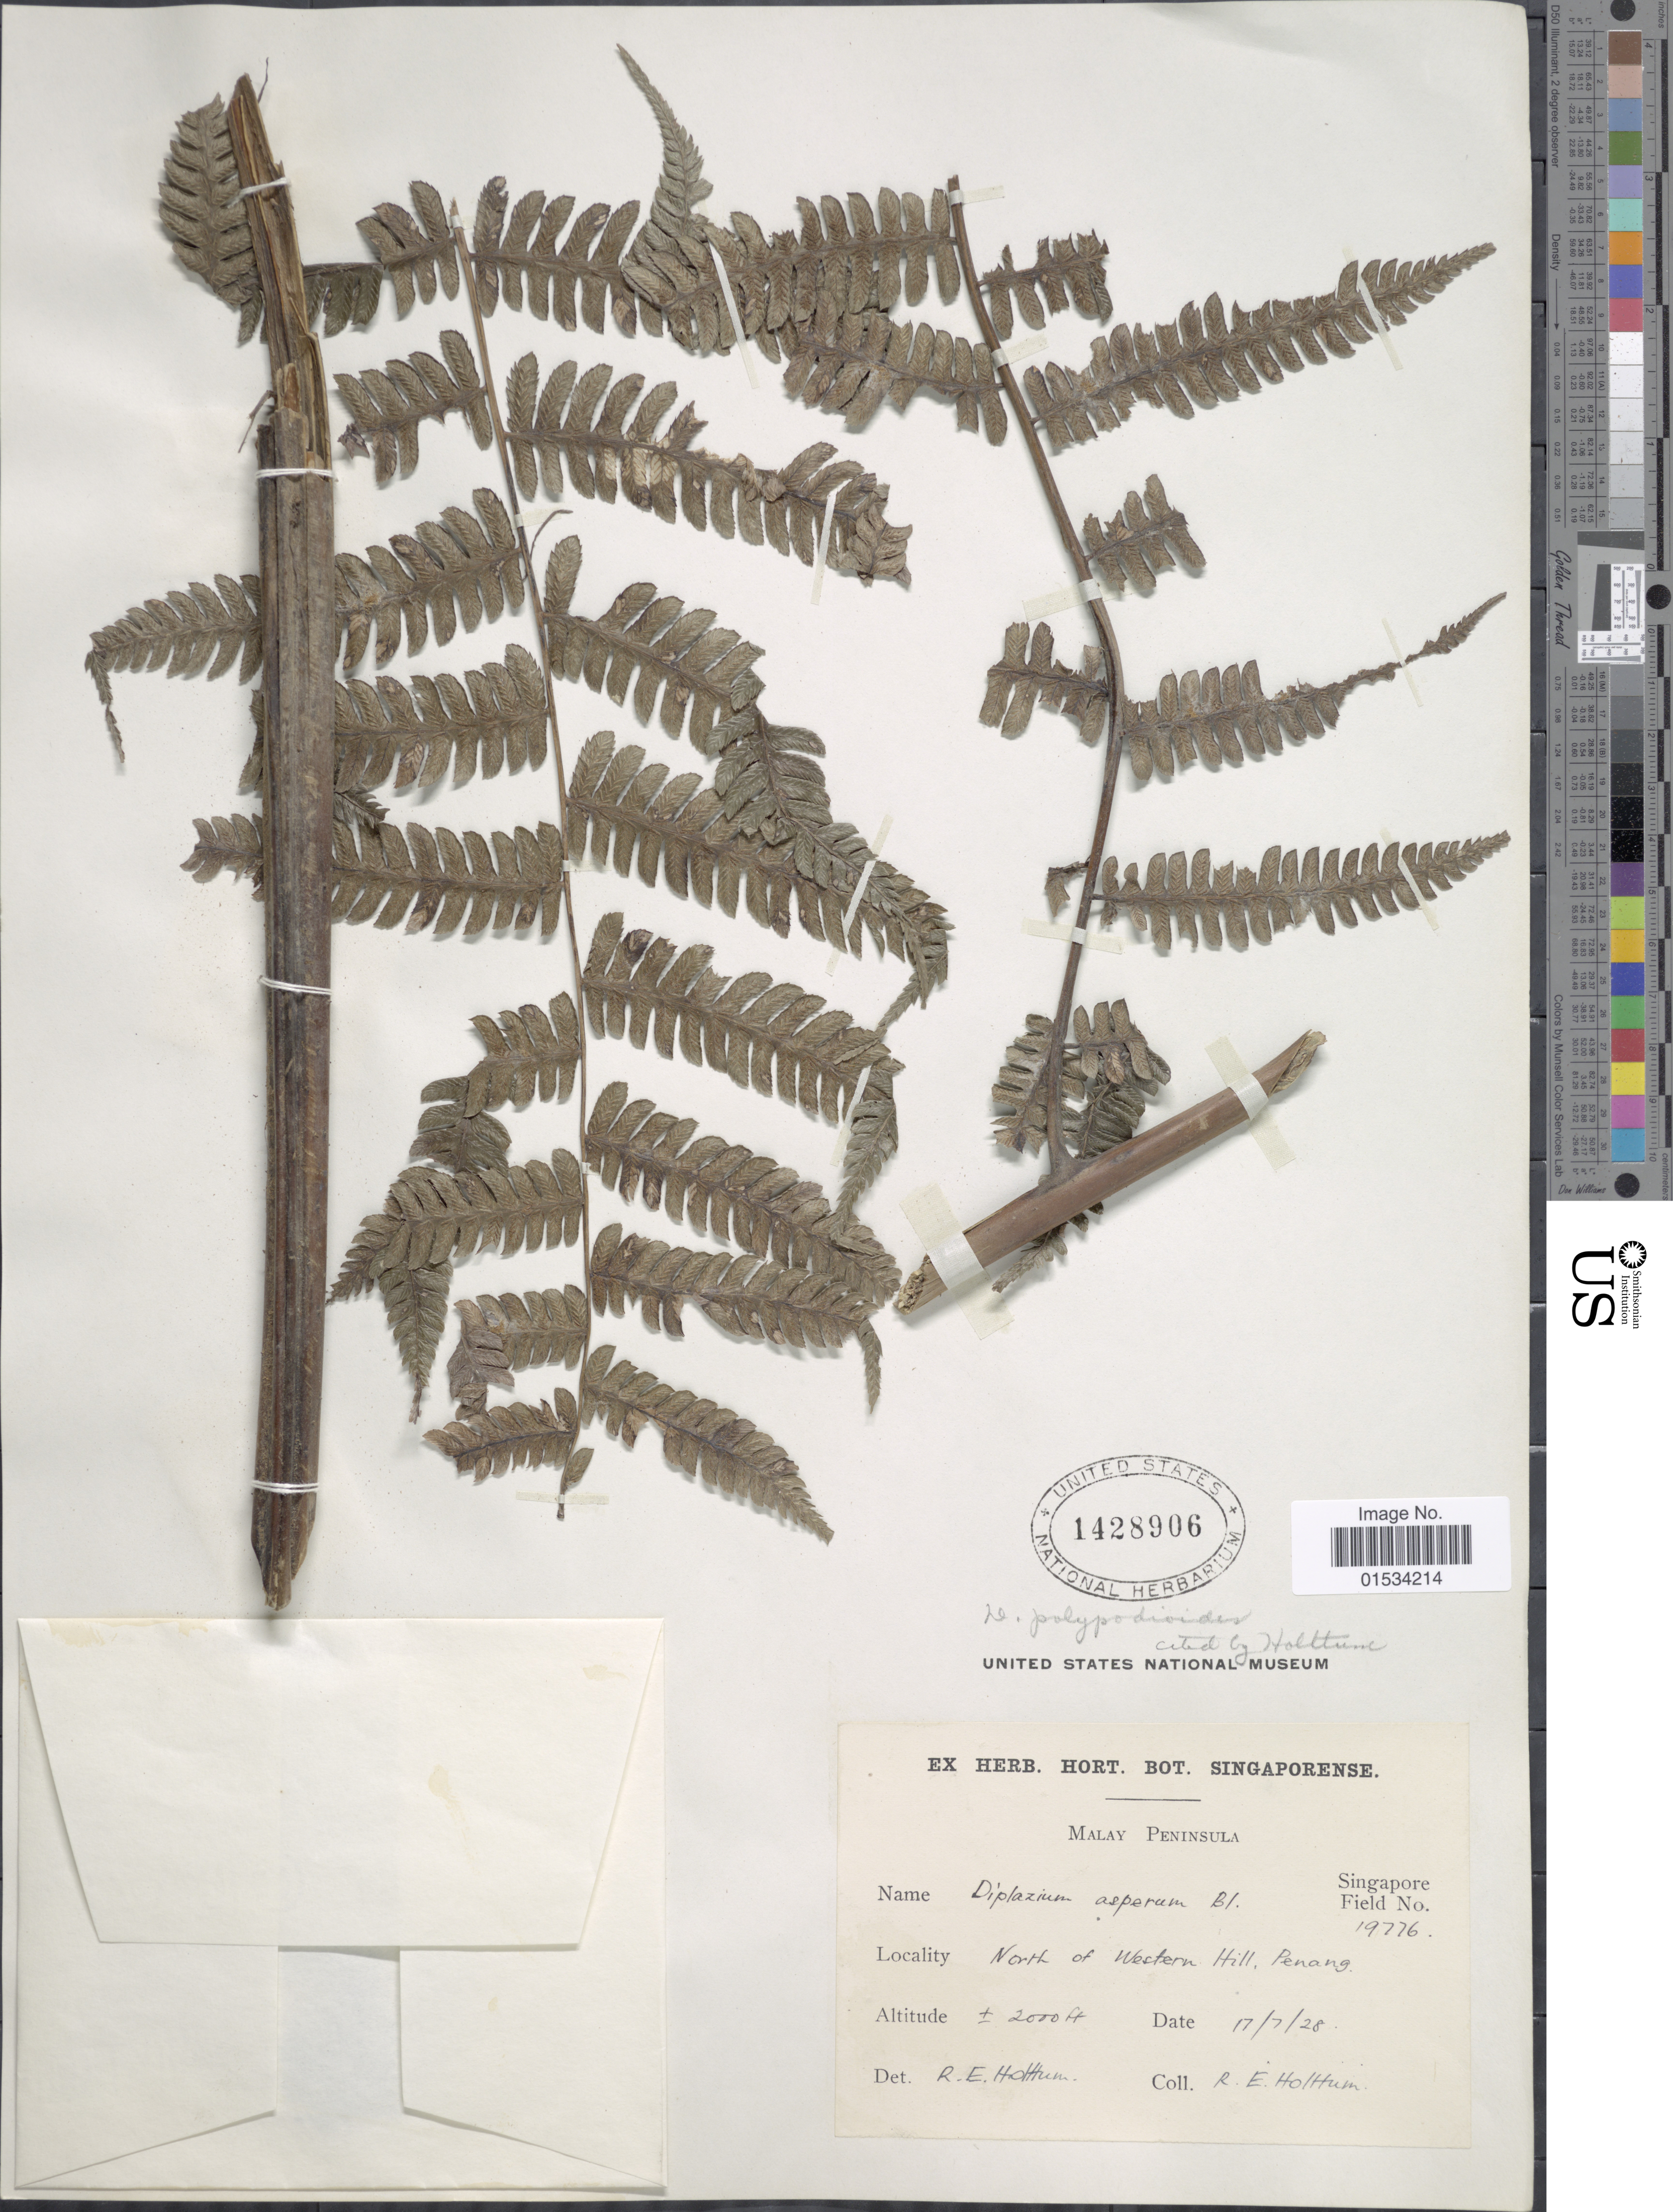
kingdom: Plantae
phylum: Tracheophyta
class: Polypodiopsida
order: Polypodiales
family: Athyriaceae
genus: Diplazium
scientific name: Diplazium polypodioides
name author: Blume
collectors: R. E. Holttum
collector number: Singapore Field 19776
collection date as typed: Transcribed d/m/y: 17/7/28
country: Malaysia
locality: North of Western Hill, Penang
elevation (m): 610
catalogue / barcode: US 1428906